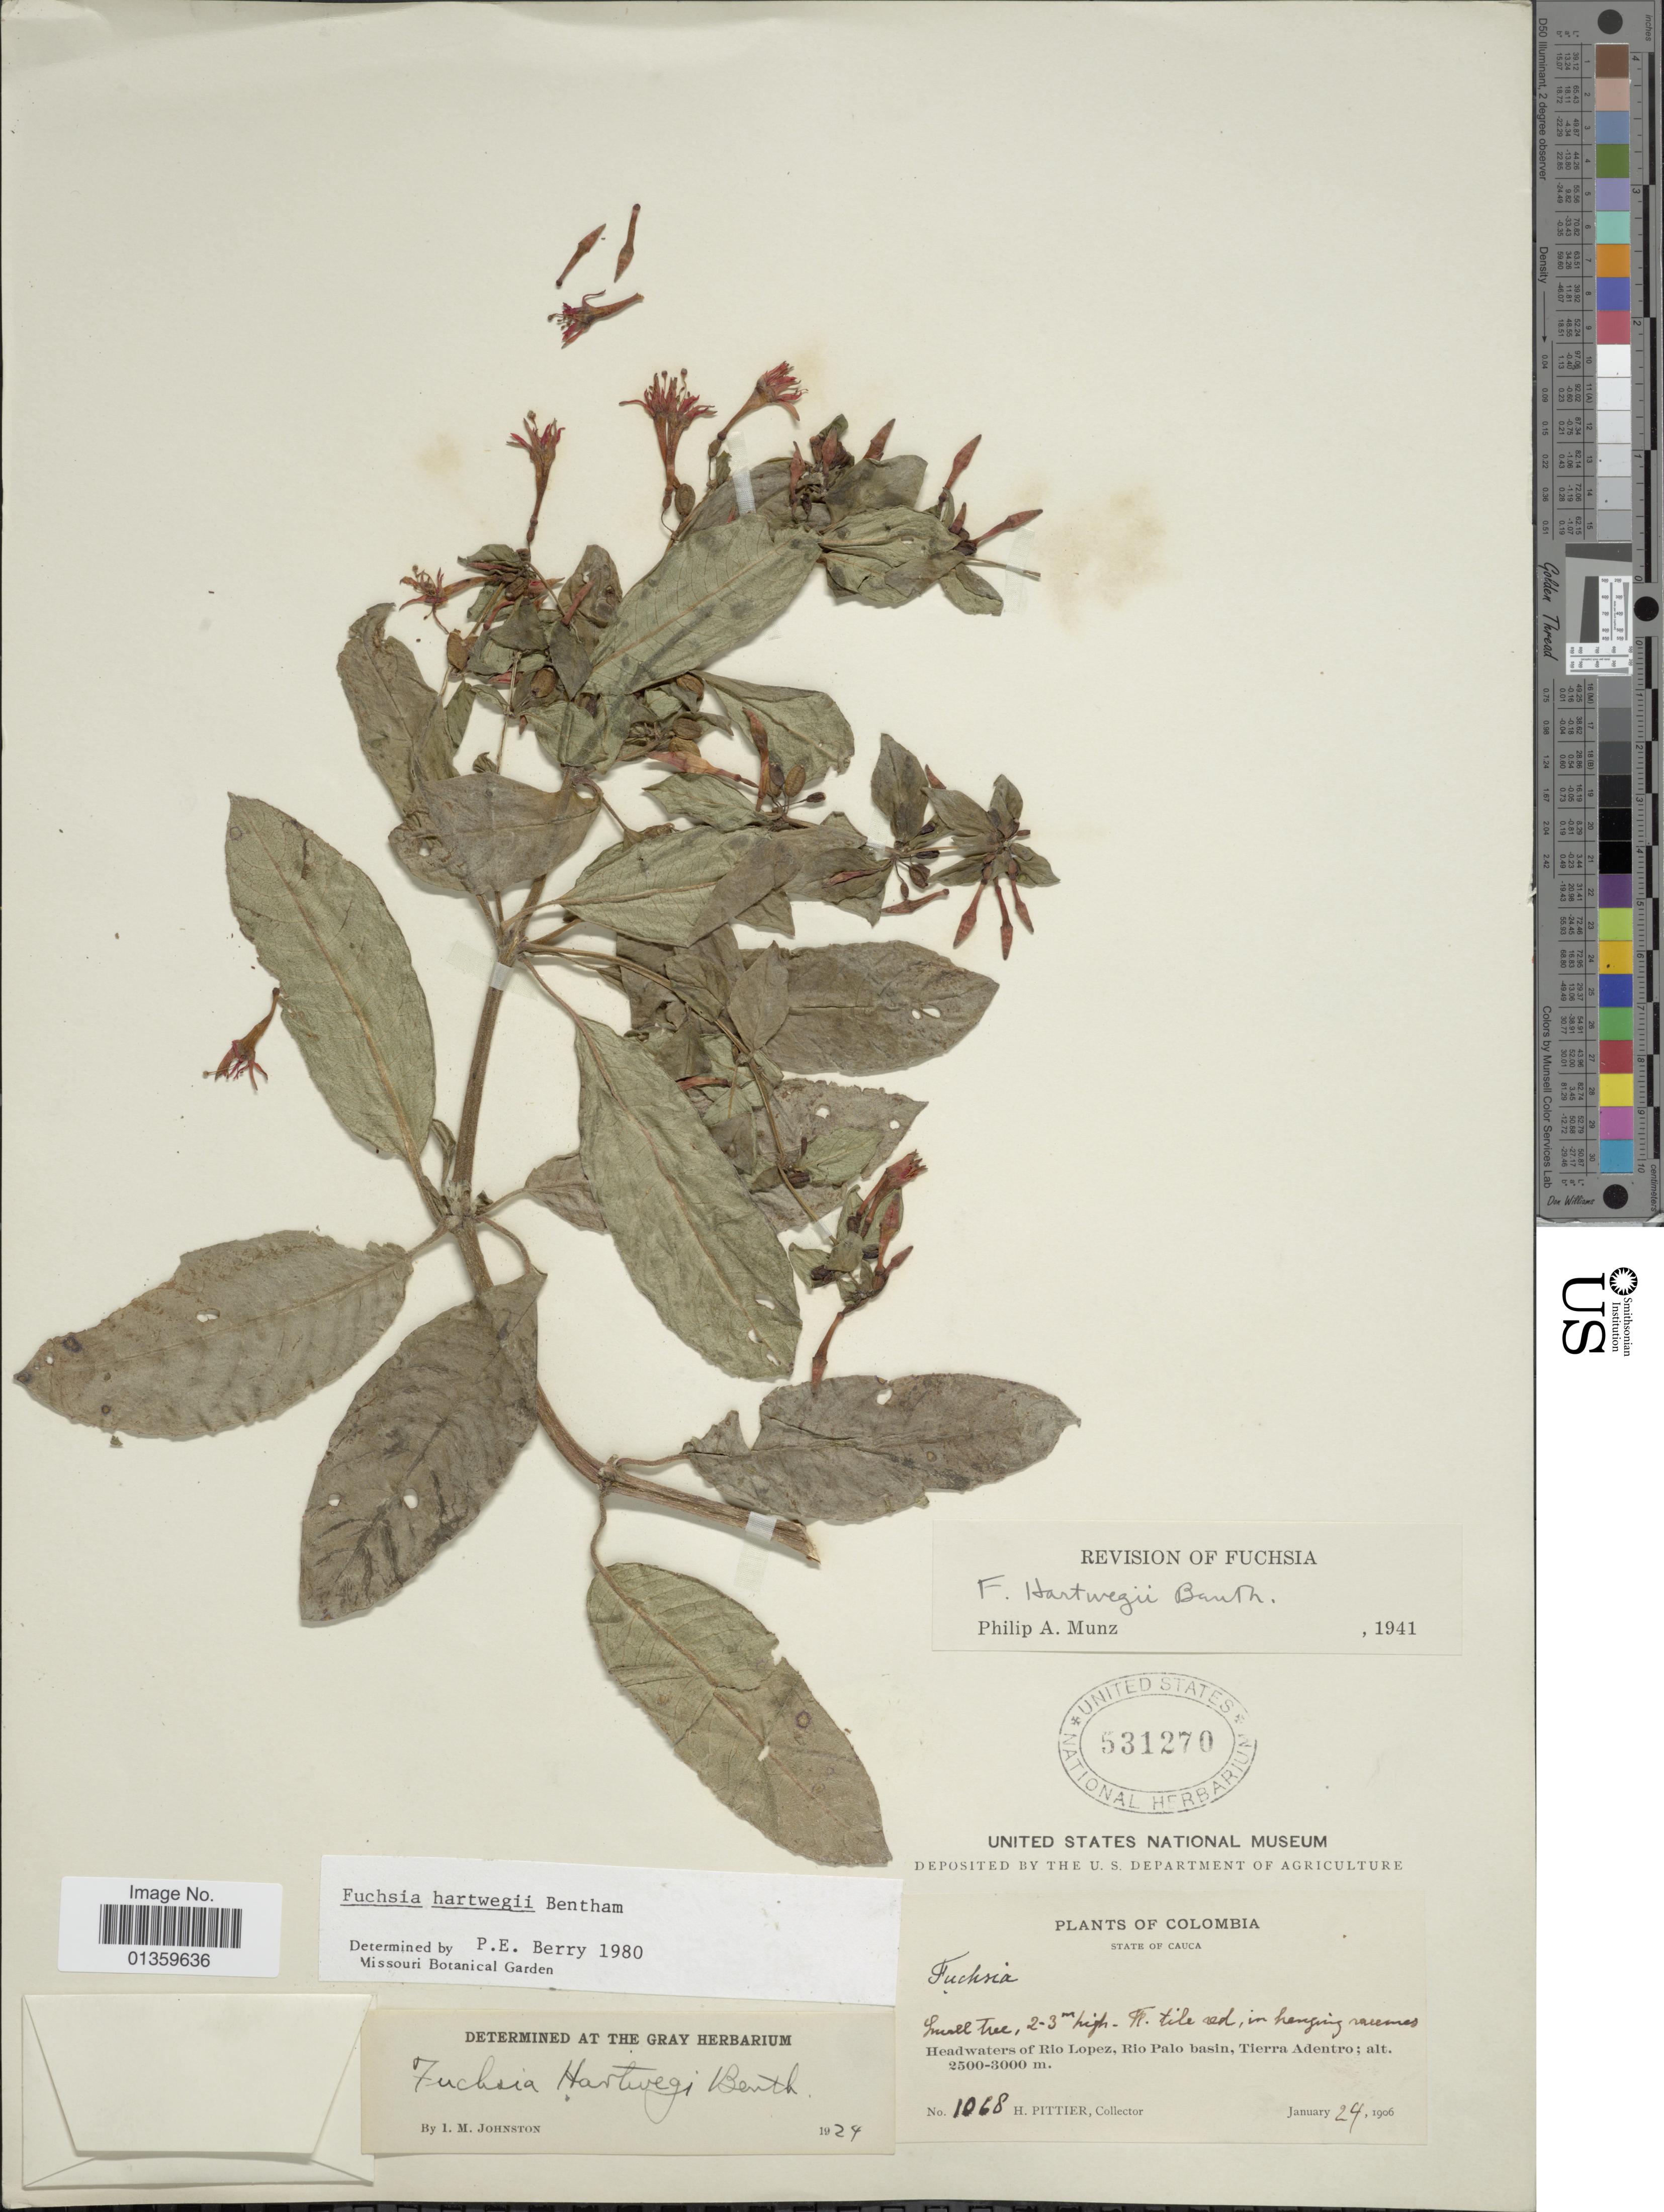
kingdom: Plantae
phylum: Tracheophyta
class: Magnoliopsida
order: Myrtales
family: Onagraceae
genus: Fuchsia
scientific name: Fuchsia hartwegii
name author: Benth.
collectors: H. F. Pittier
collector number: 1068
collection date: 1906-01-24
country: Colombia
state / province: Cauca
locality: Headwaters of Rio Lopez, Rio Palo basin, Tierra Adentro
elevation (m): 2500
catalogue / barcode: US 531270